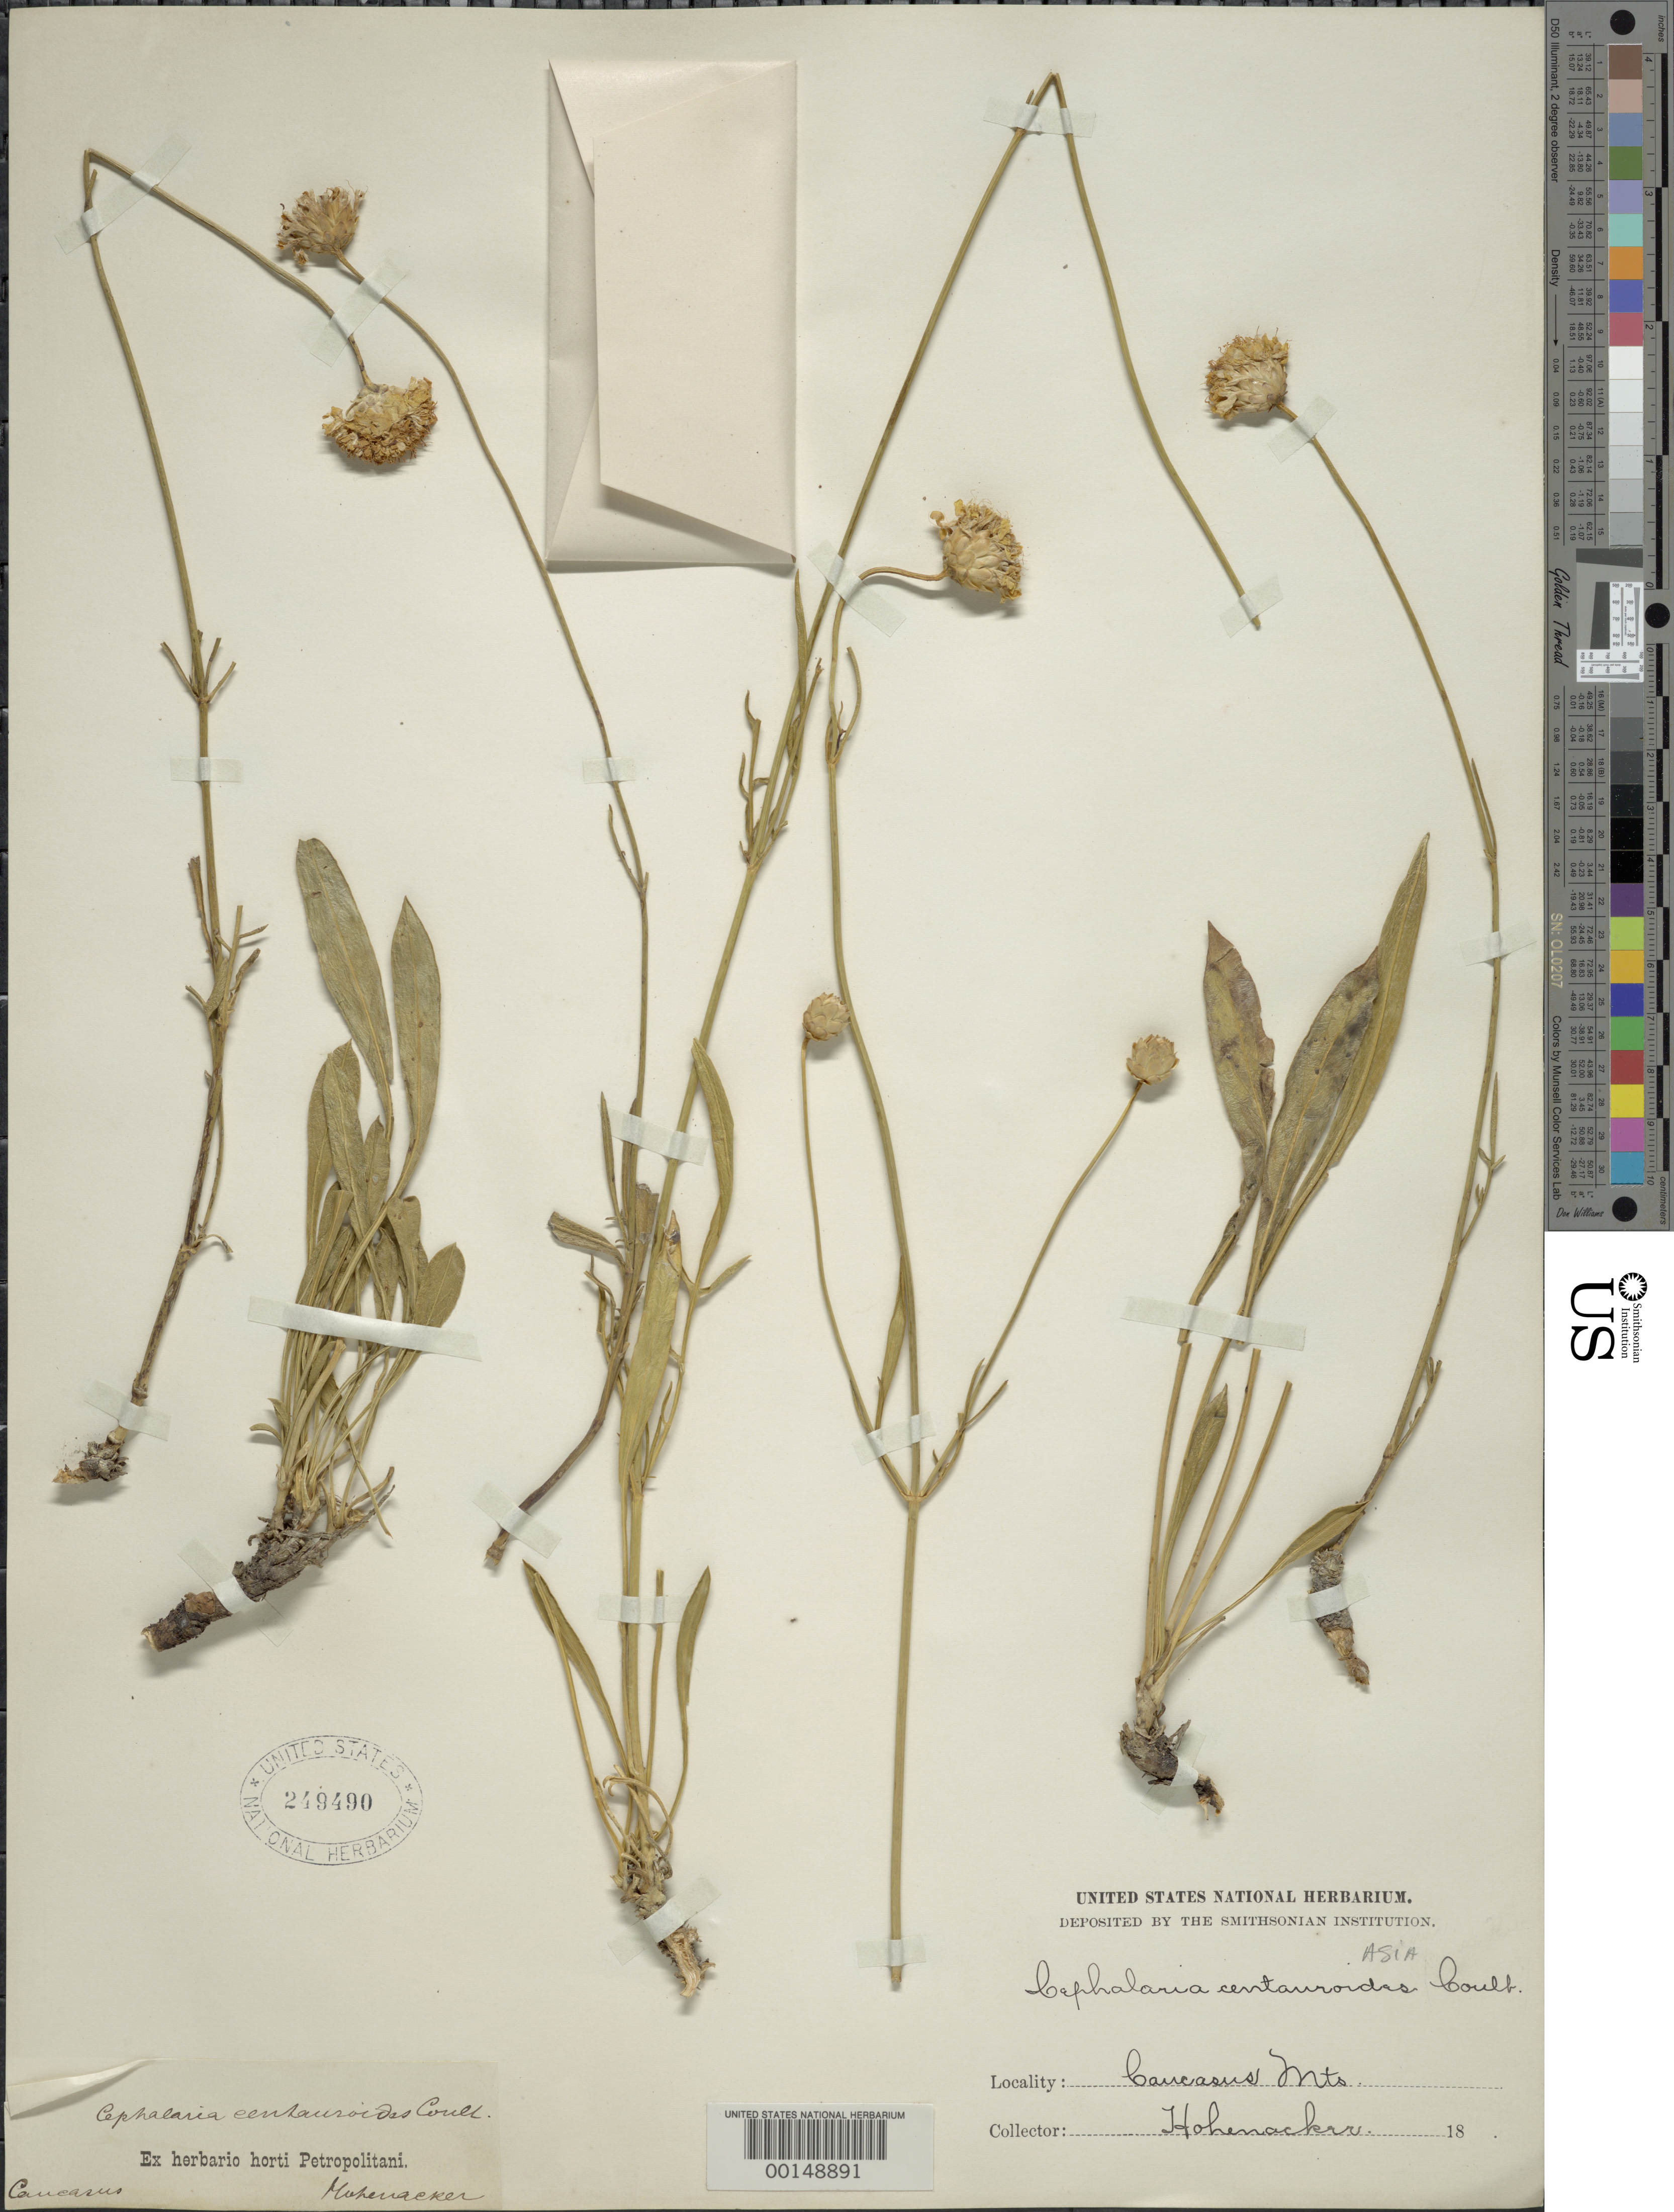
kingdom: Plantae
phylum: Tracheophyta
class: Magnoliopsida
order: Dipsacales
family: Caprifoliaceae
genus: Cephalaria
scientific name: Cephalaria centauroides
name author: Coult.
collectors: R. F. Hohenacker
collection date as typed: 18--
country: Russian Federation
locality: Caucasus Mts.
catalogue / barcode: US 249490